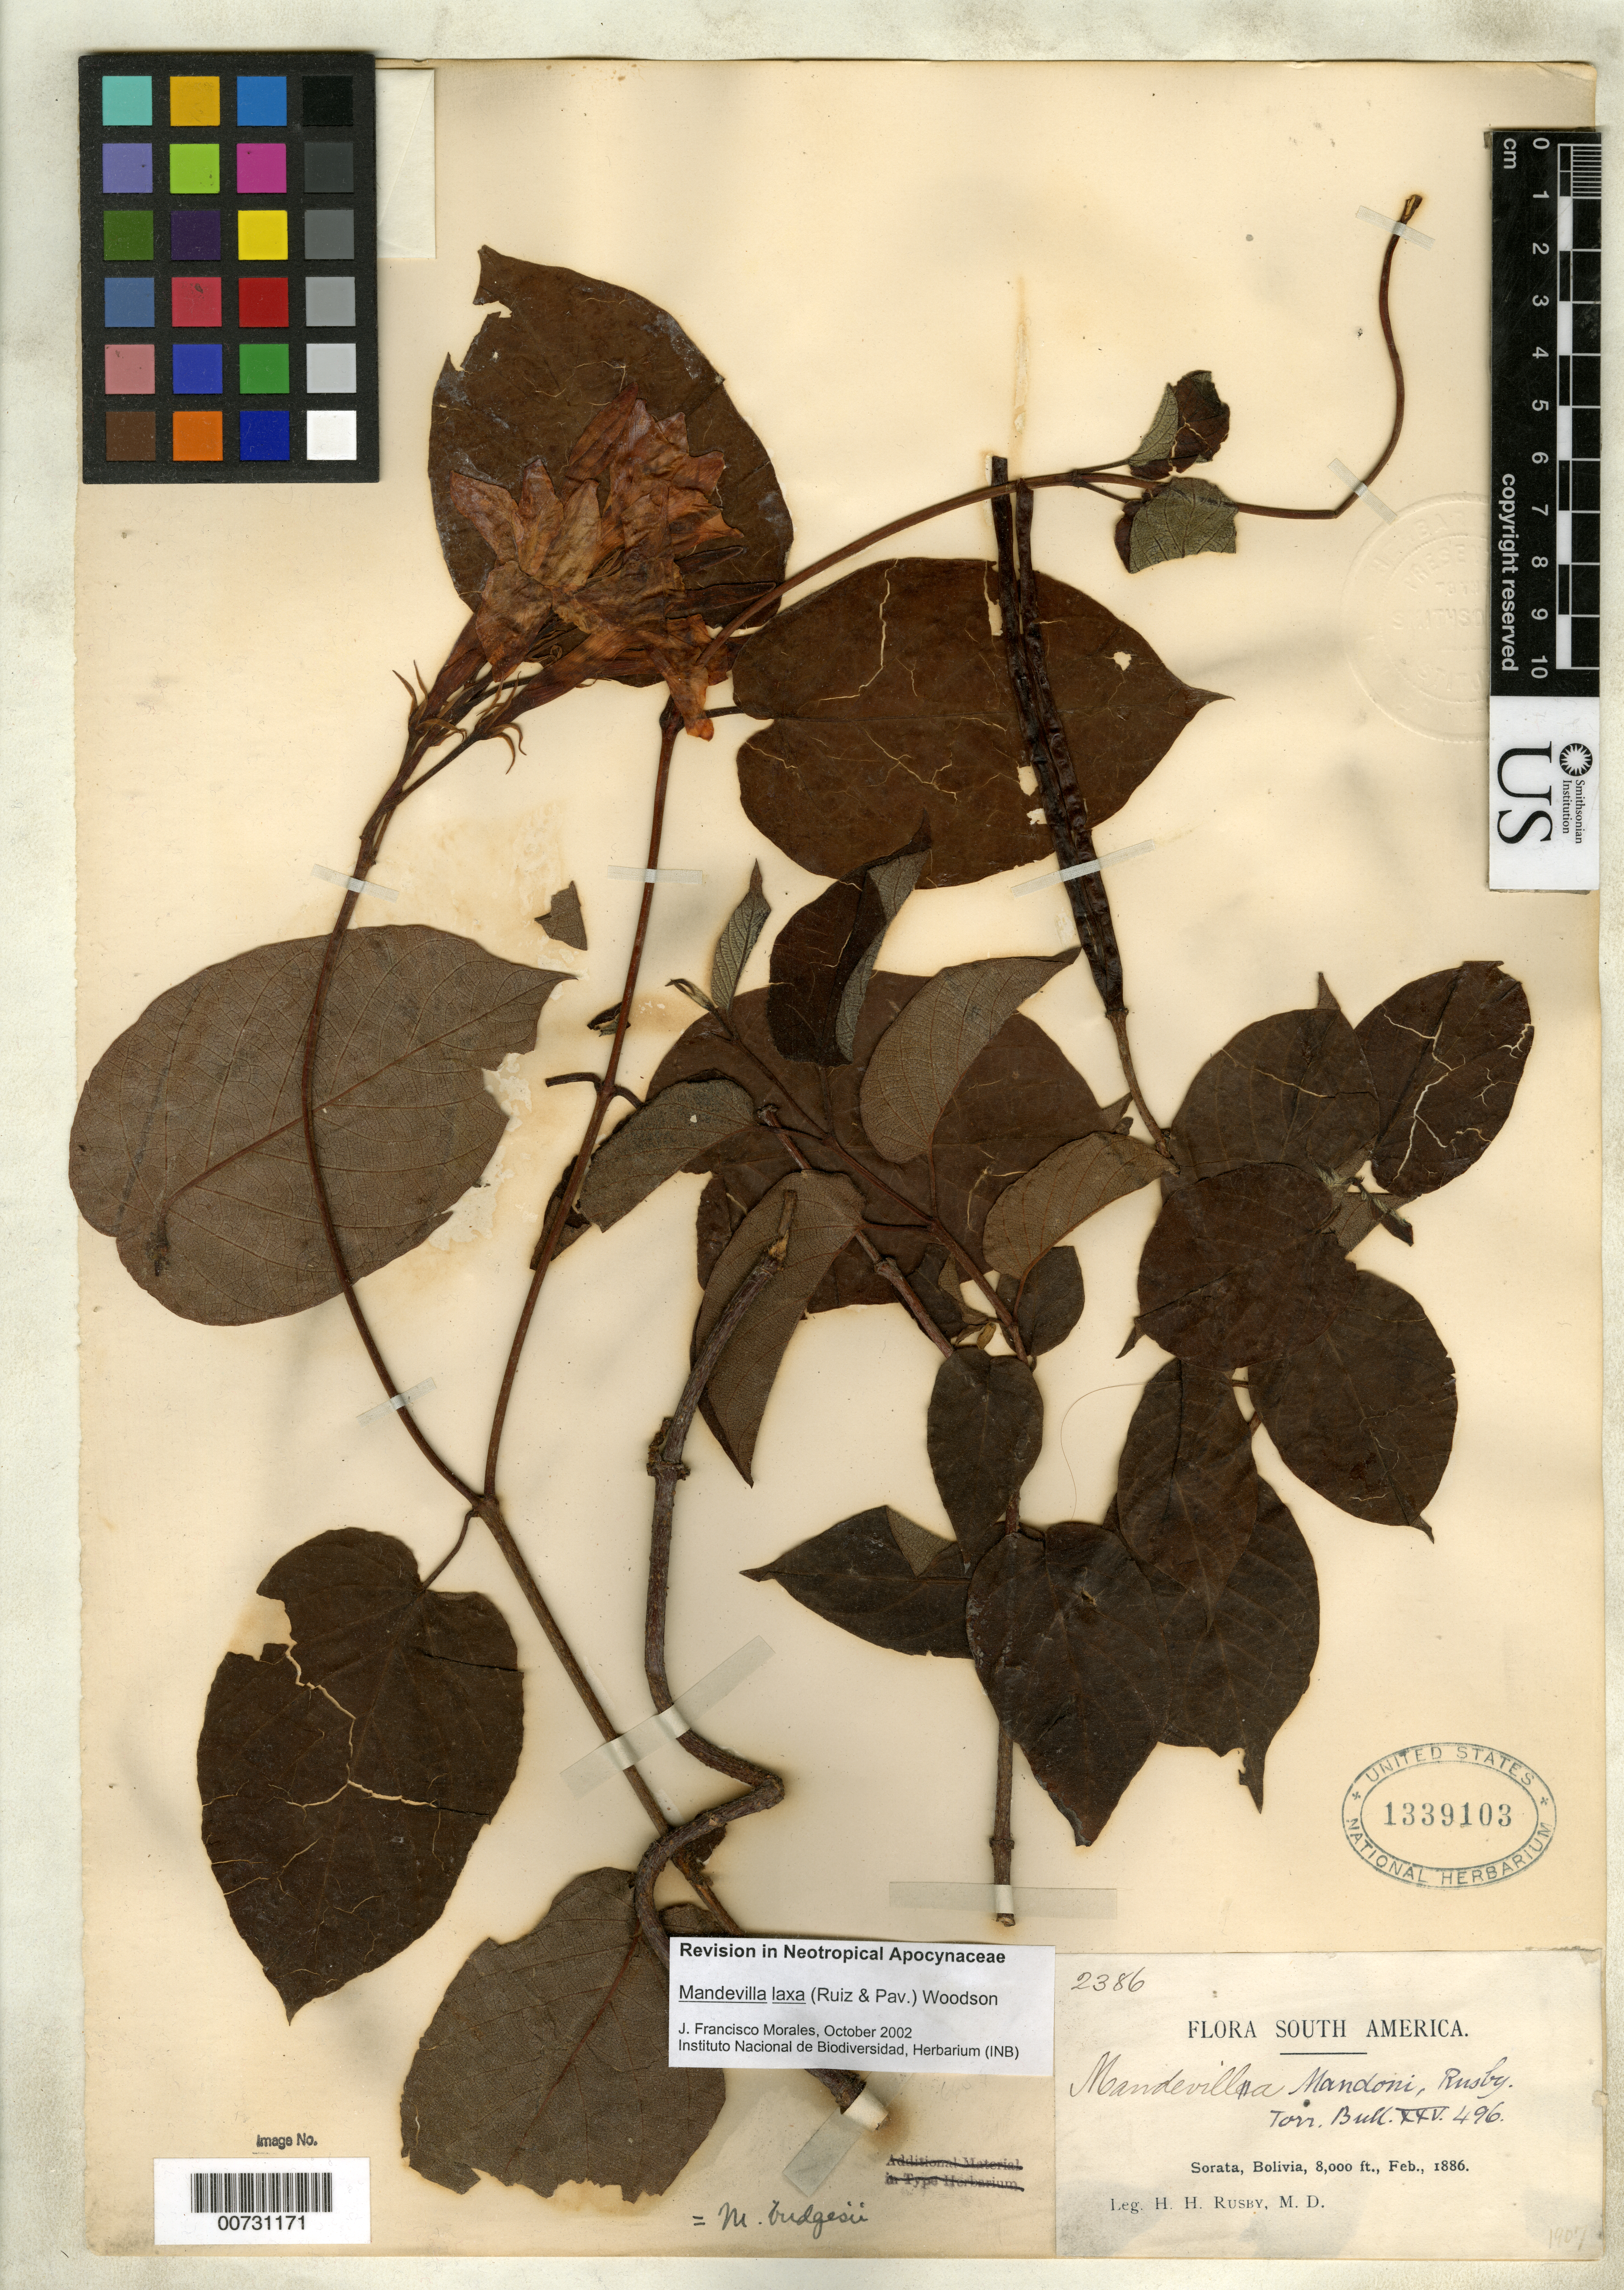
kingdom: Plantae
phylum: Tracheophyta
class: Magnoliopsida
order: Gentianales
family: Apocynaceae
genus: Mandevilla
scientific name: Mandevilla mandonii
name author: Rusby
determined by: Morales, J. F.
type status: Isotype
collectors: H. H. Rusby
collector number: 2386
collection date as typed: Feb., 1886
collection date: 1886-02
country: Bolivia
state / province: La Páz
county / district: Larecaja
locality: Sorata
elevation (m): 2438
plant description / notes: As "Mandoni". Cited 1933 by Woodson (as M. bridgesii).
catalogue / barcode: US 1339103